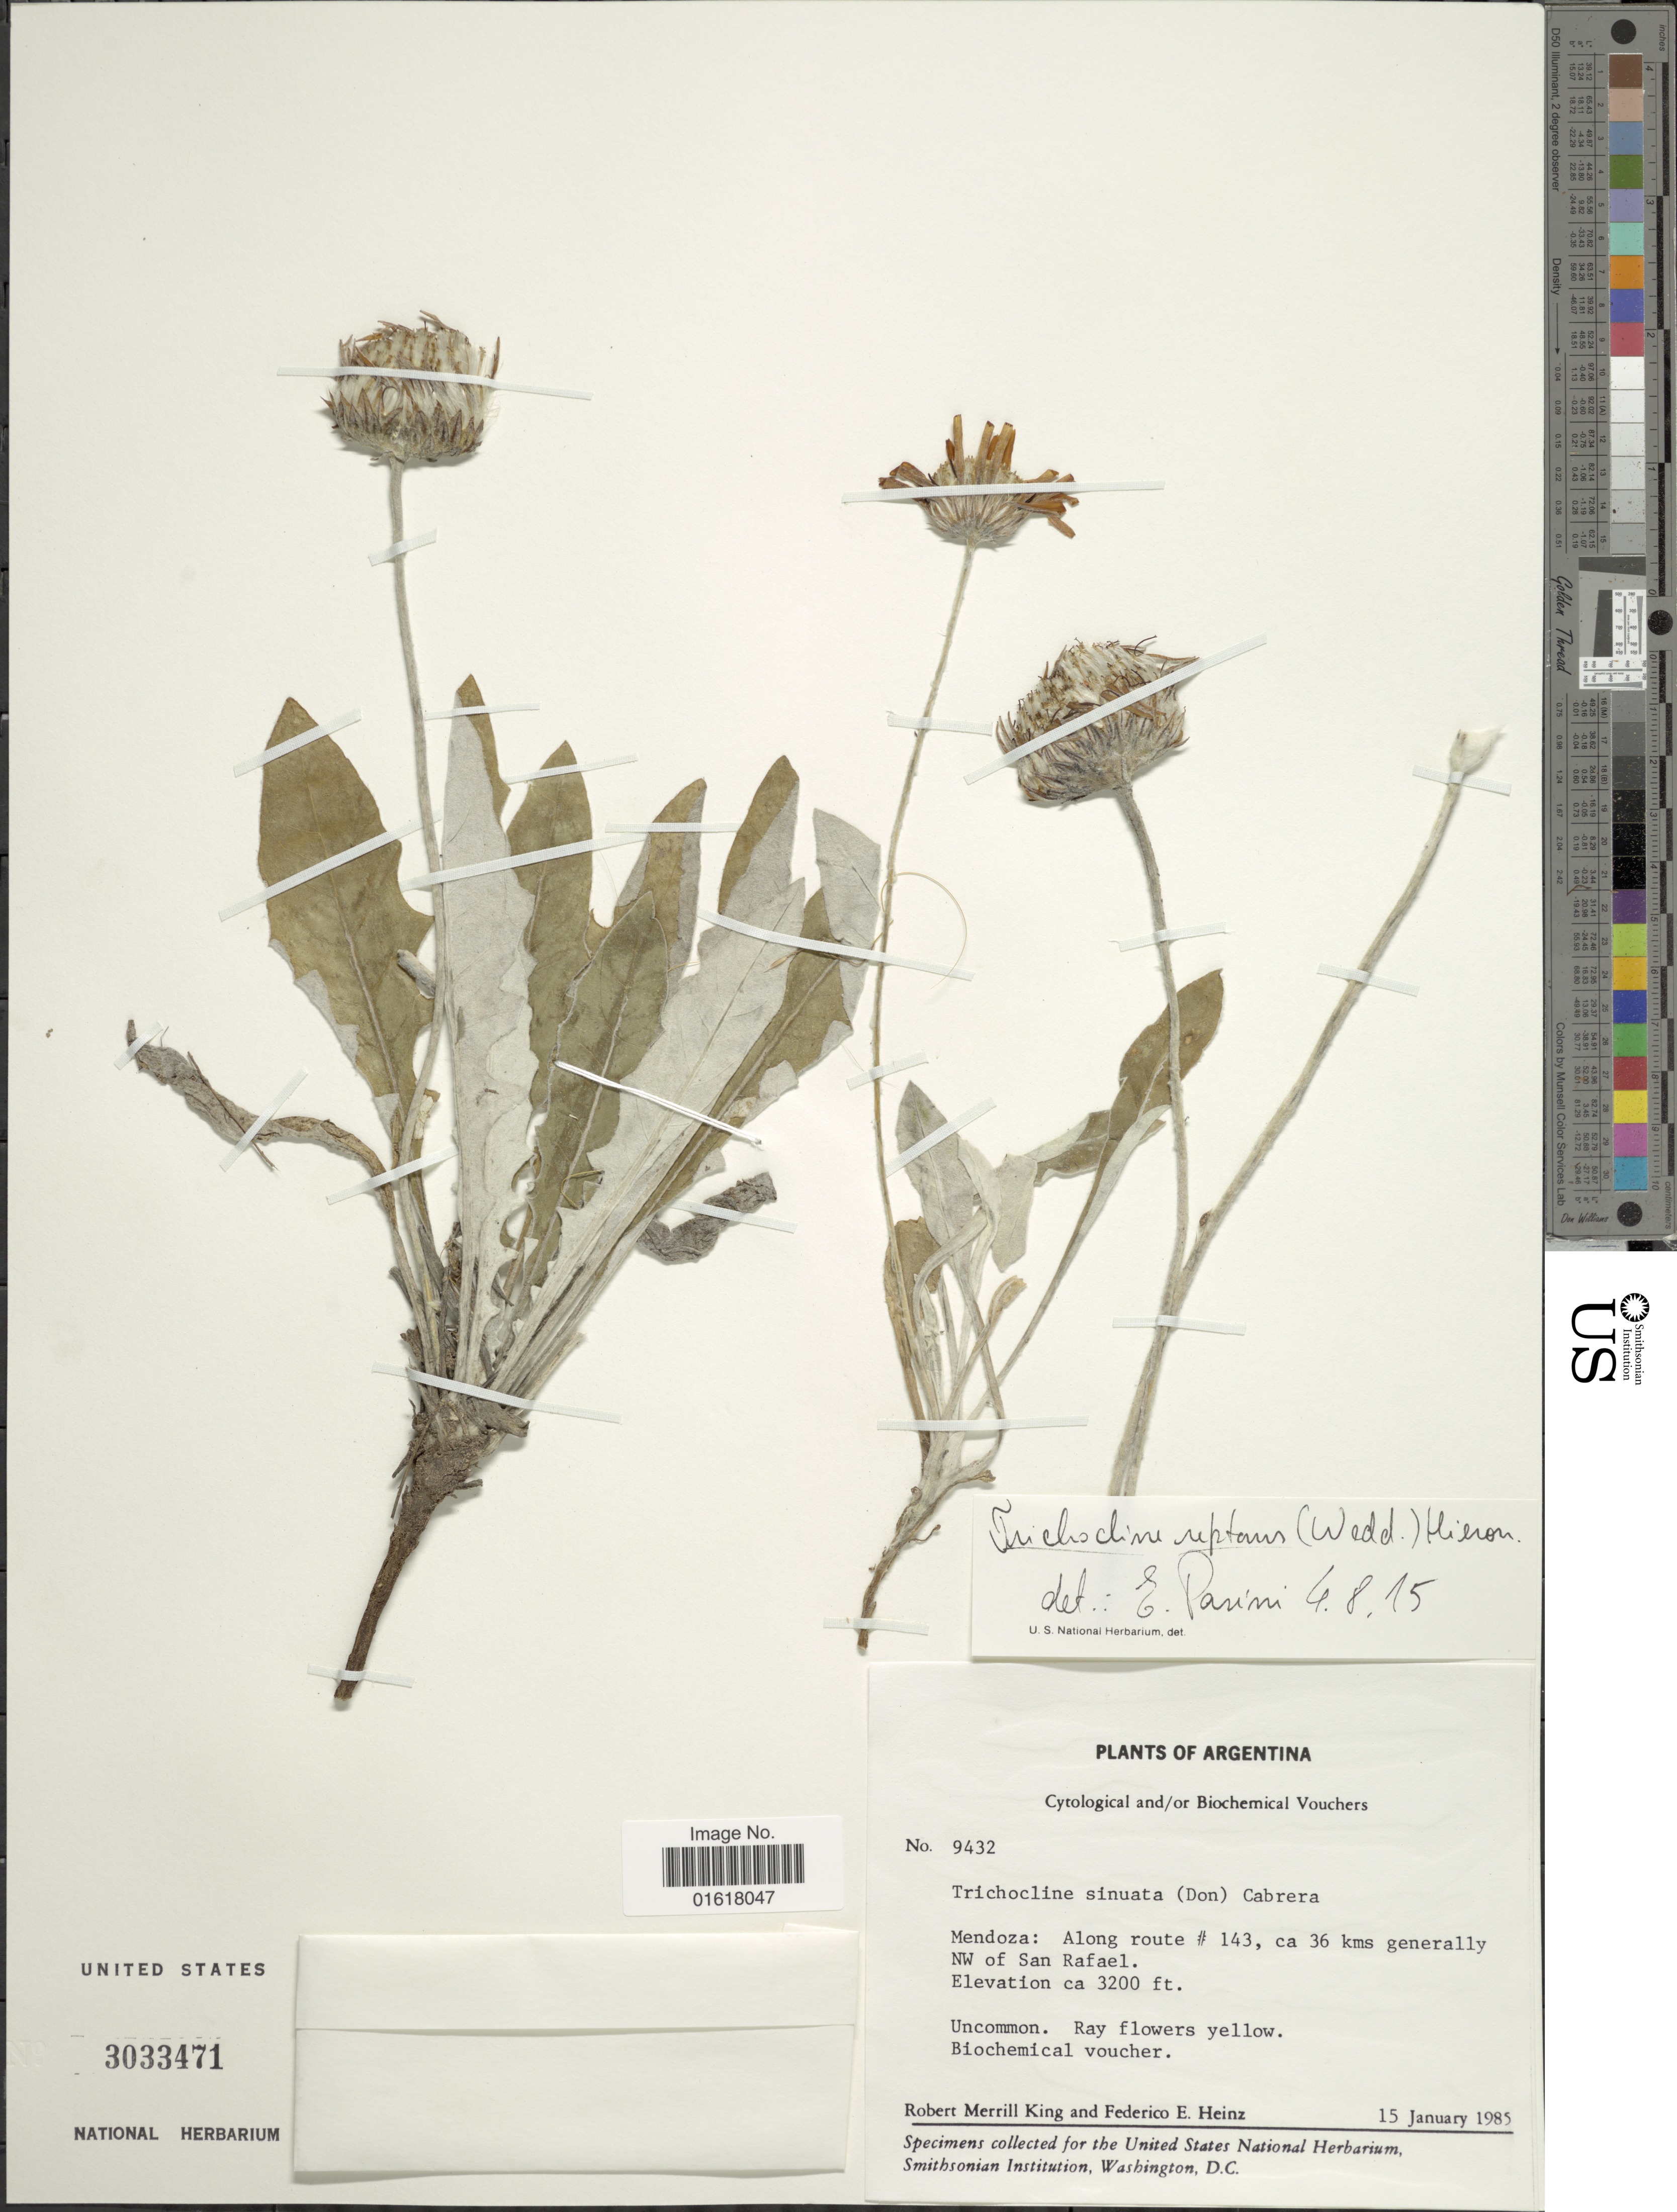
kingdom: Plantae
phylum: Tracheophyta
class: Magnoliopsida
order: Asterales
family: Asteraceae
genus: Trichocline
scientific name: Trichocline reptans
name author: (Wedd.) Hieron.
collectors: R. M. King & F. Heinz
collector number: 9432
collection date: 1985-01-15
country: Argentina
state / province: Mendoza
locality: Along route # 143, ca 36 kms generally NW of San Rafael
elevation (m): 975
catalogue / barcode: US 3033471